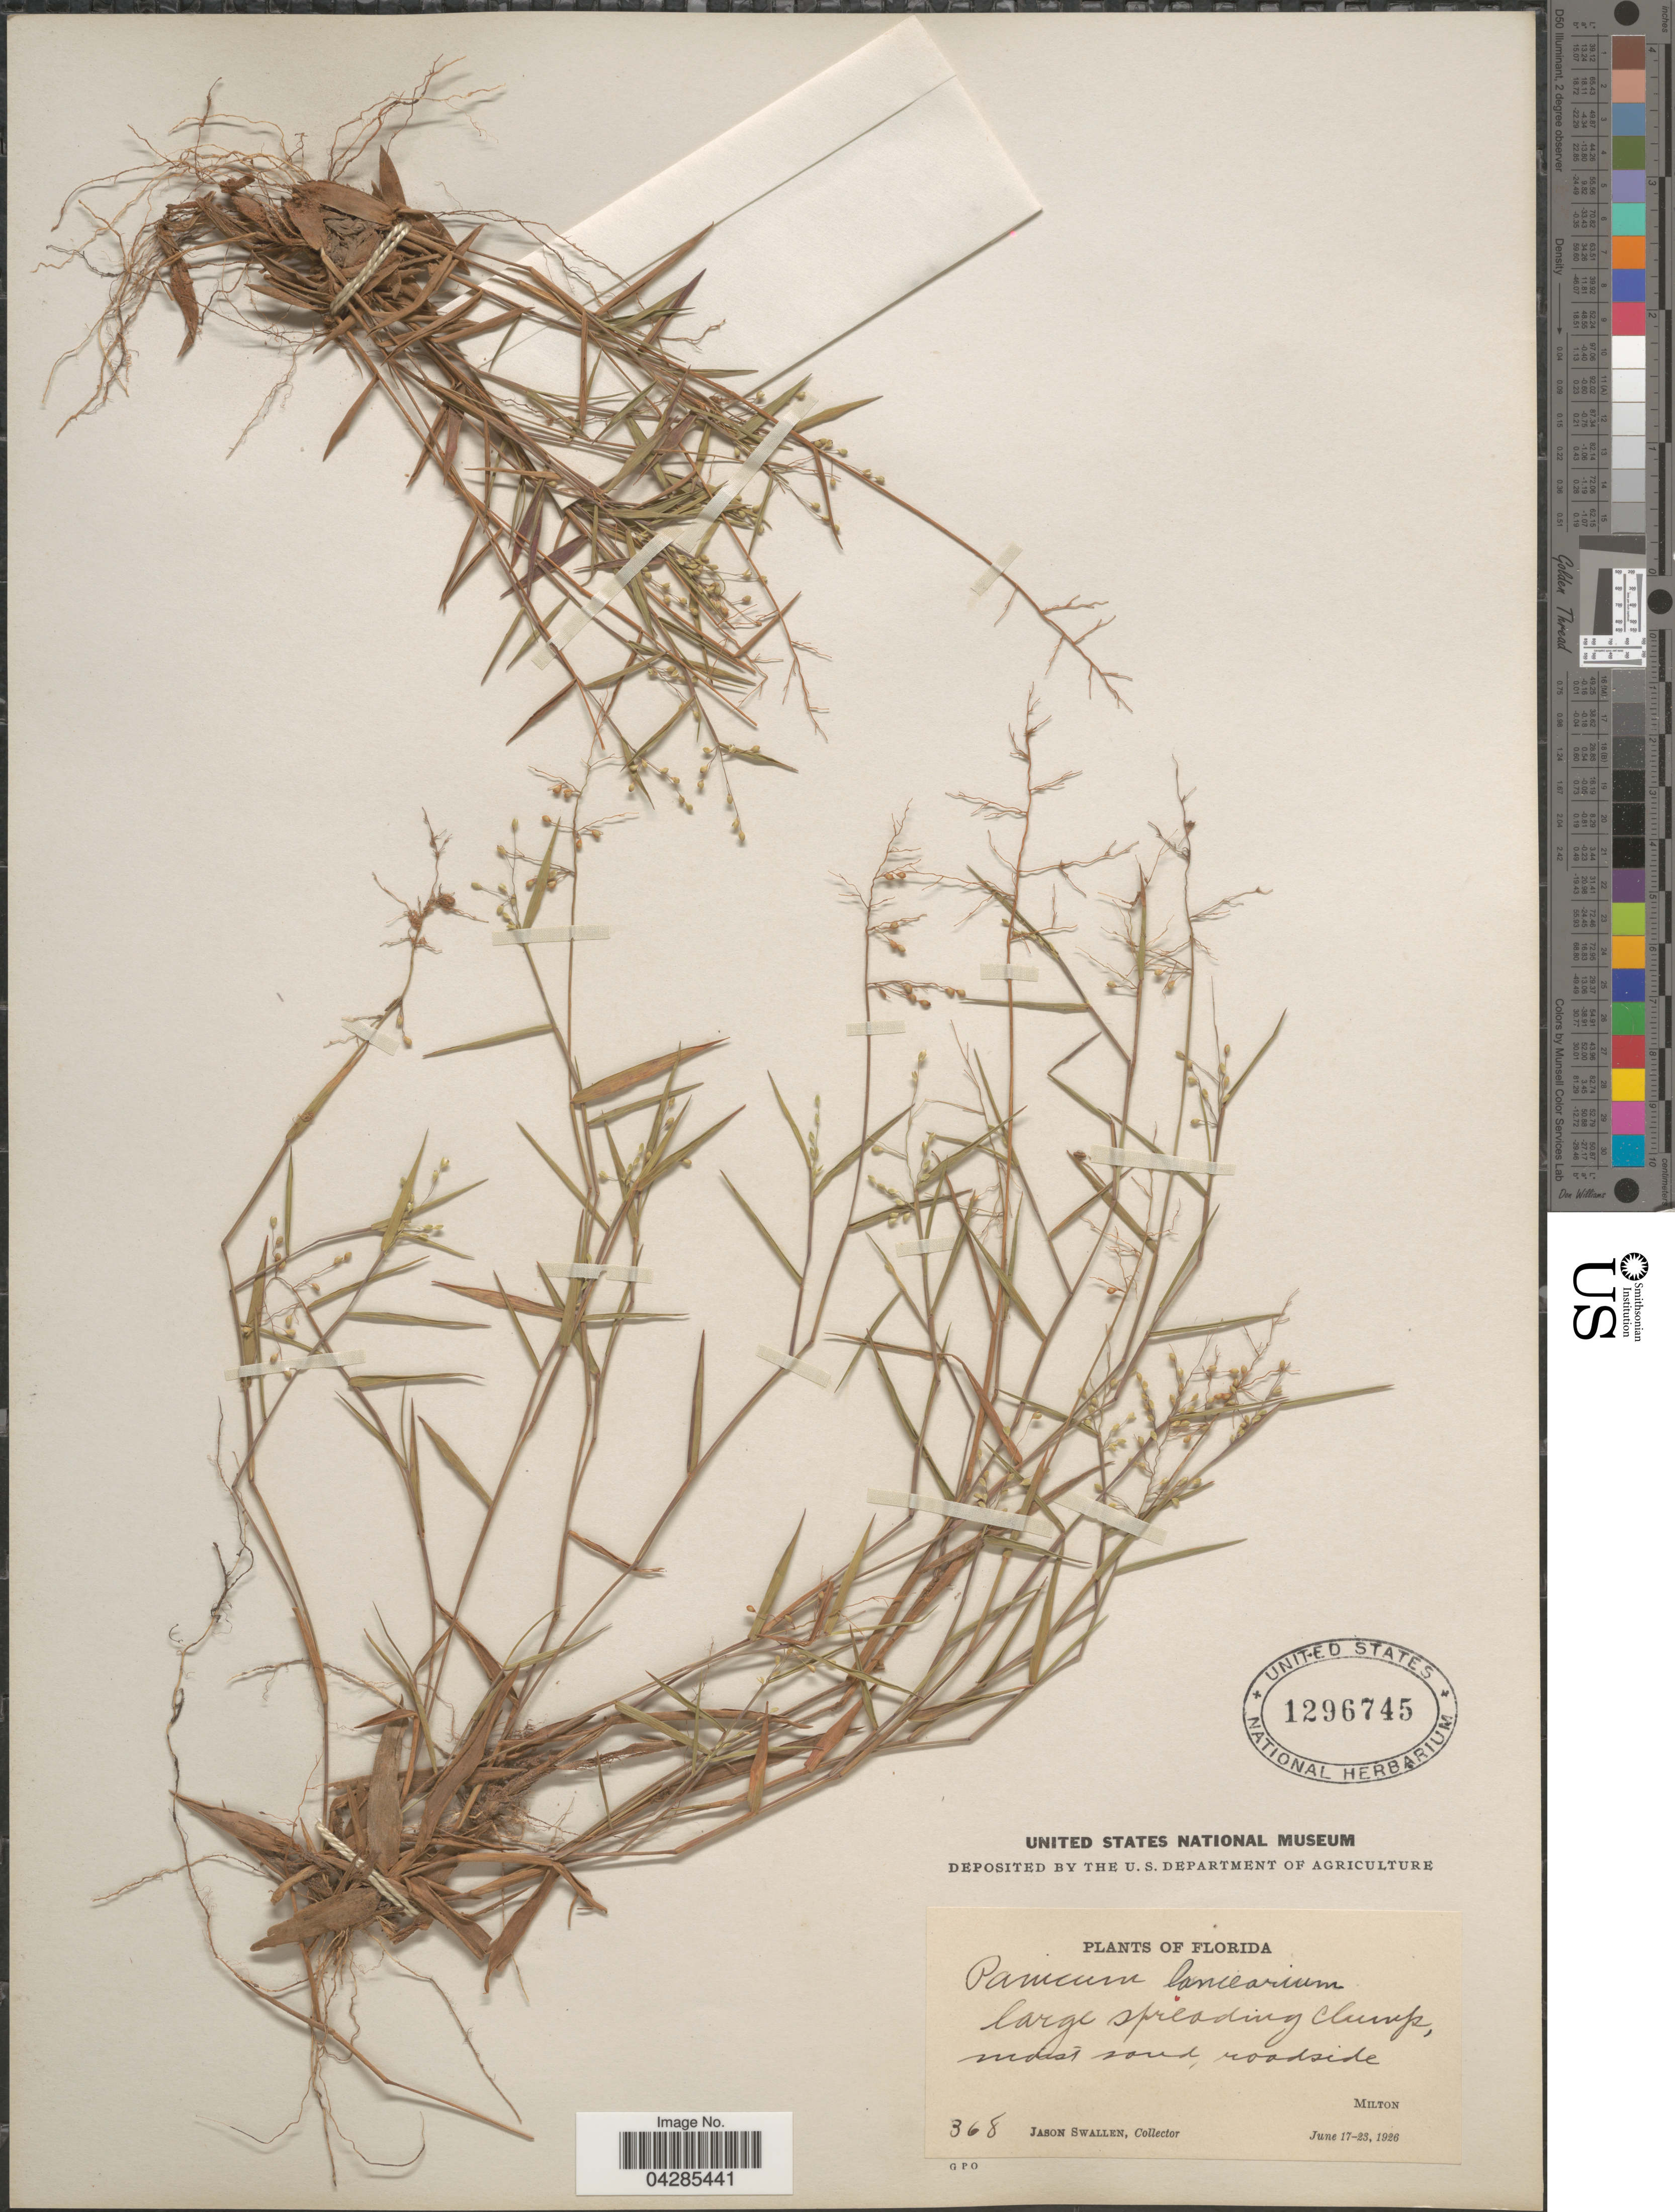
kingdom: Plantae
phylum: Tracheophyta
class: Liliopsida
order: Poales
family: Poaceae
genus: Dichanthelium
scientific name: Dichanthelium portoricense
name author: (Desv. ex Ham.) B.F. Hansen & Wunderlin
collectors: J. R. Swallen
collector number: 368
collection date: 1926-06-17/1926-06-23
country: United States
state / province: Florida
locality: Milton.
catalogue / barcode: US 1296745